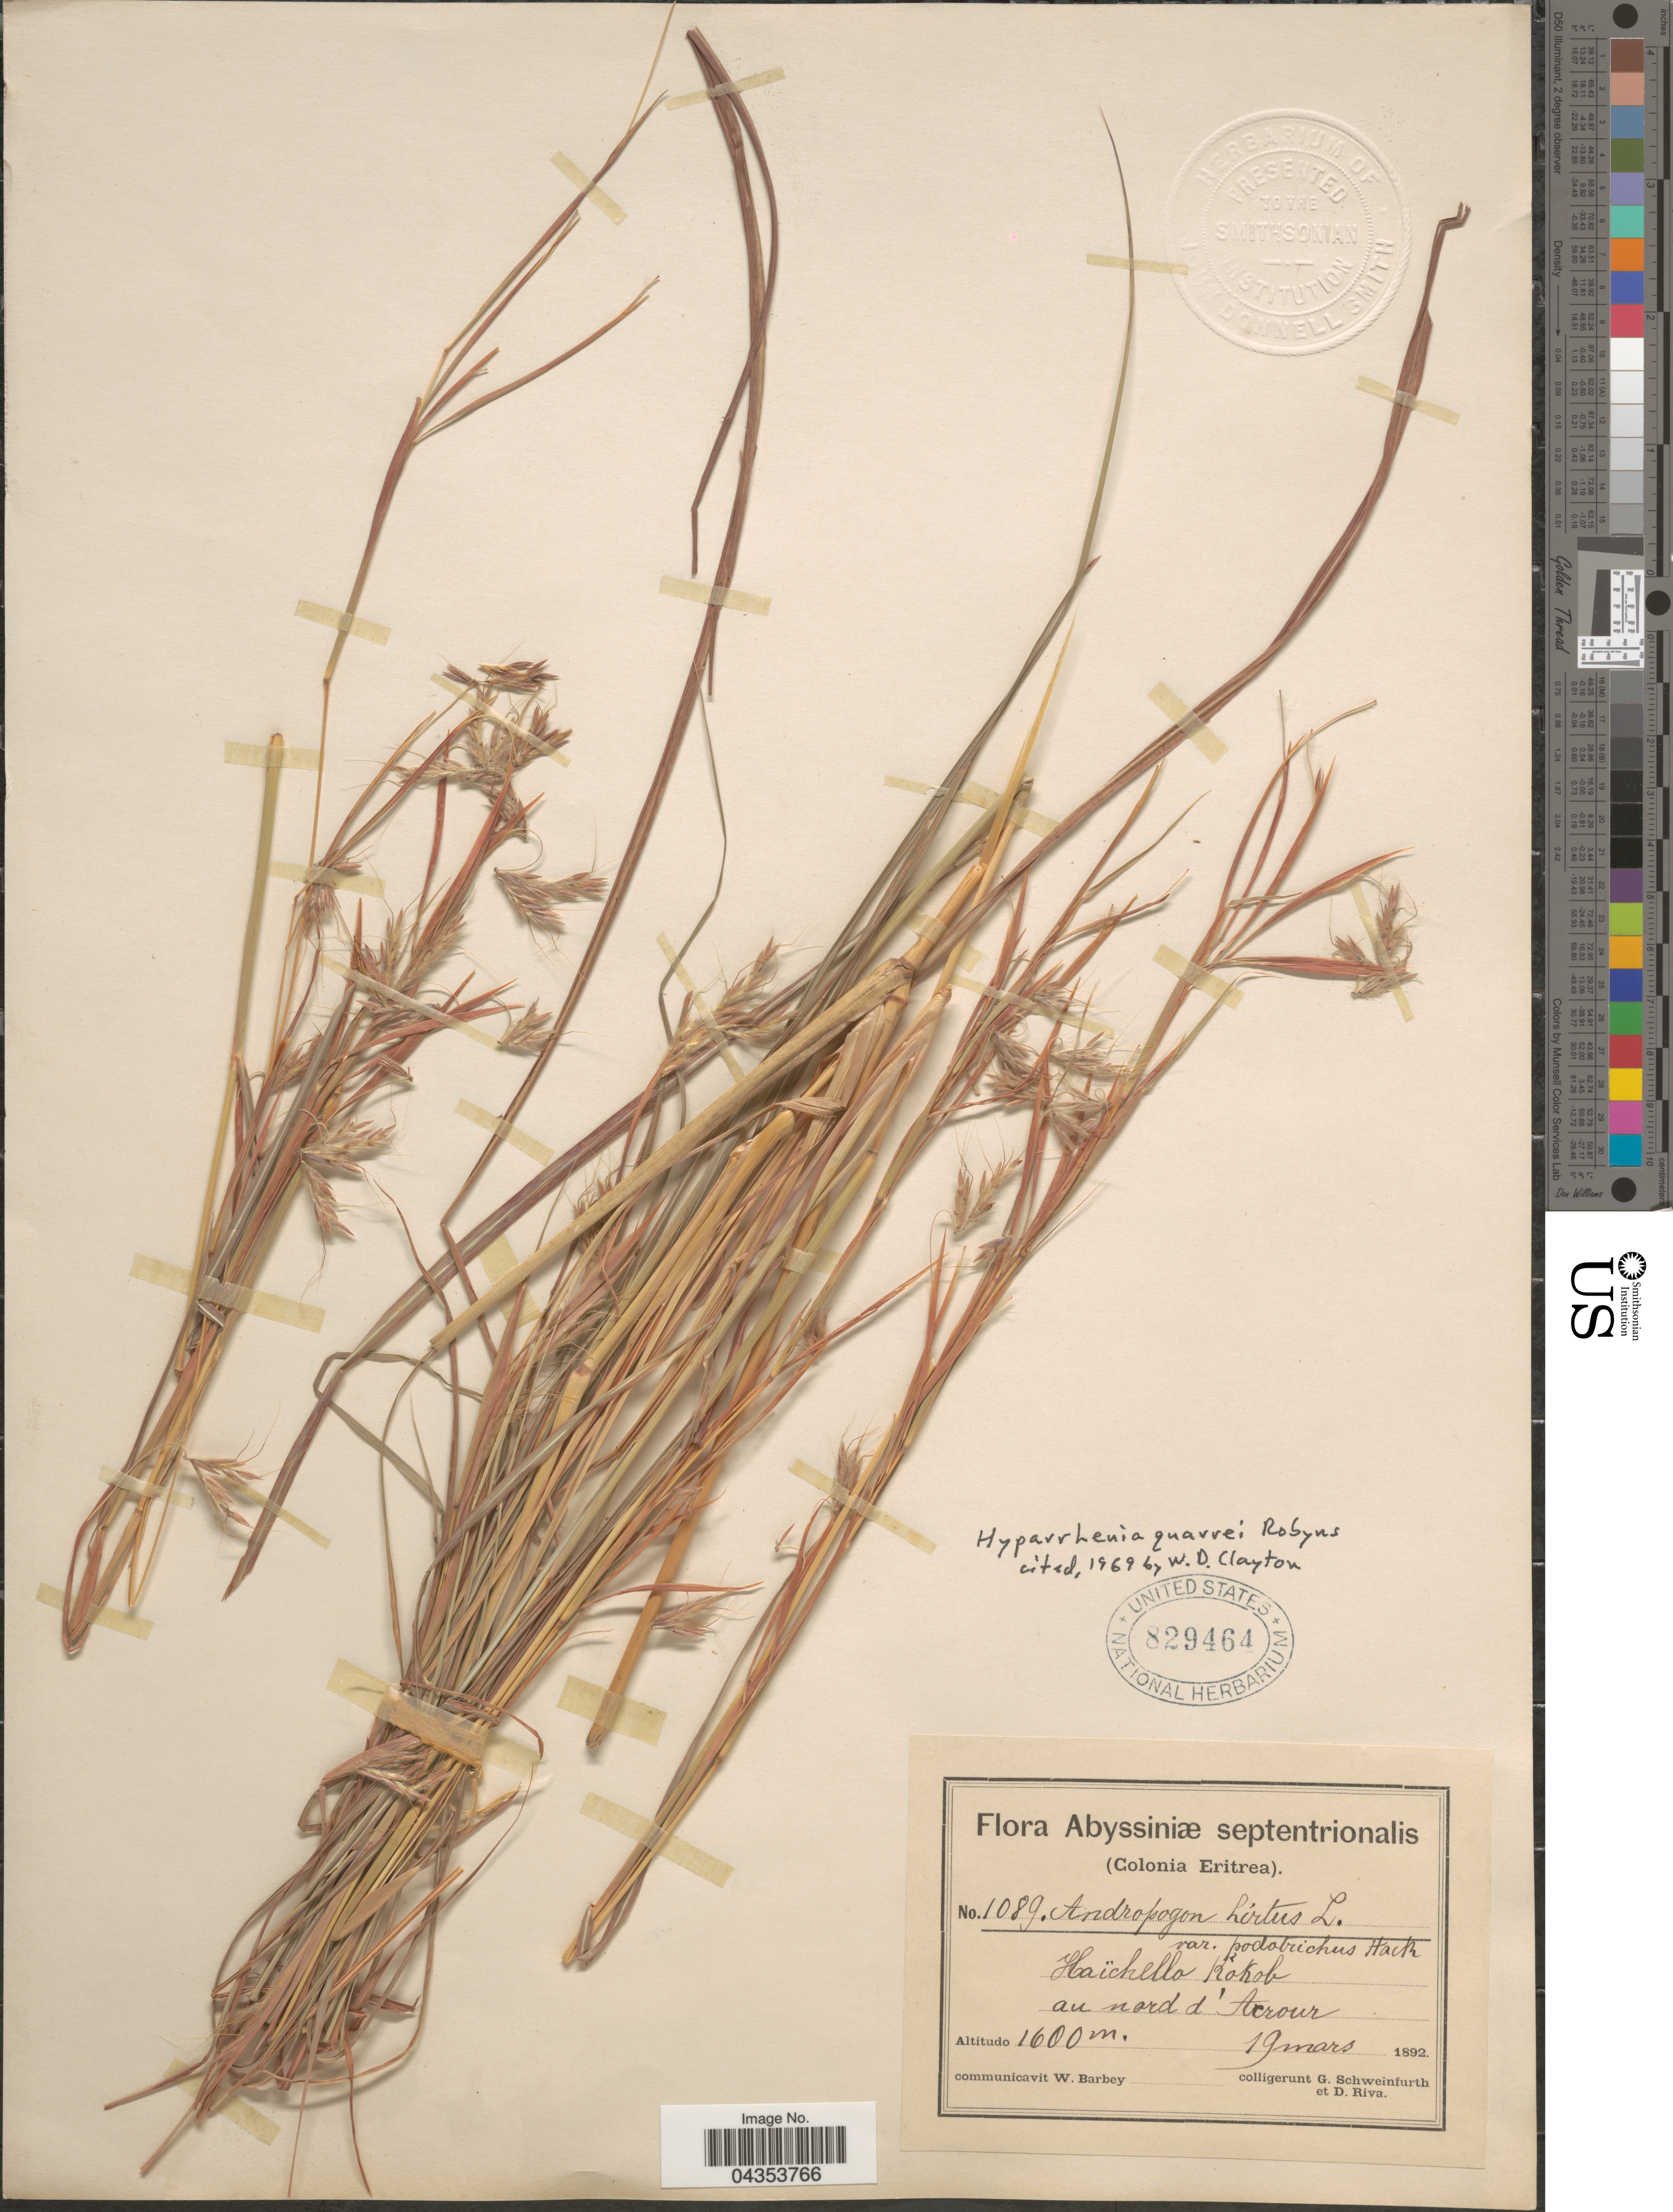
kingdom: Plantae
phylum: Tracheophyta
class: Liliopsida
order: Poales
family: Poaceae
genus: Hyparrhenia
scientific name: Hyparrhenia quarrei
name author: Robyns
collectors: G. A. Schweinfurth (herbarium) & D. Riva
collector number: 1089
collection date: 1892-03-19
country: Eritrea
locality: Abyssiniæ septentionalis. (Colonia Eritrea). Haïchello Kokob au nord d'Acrour.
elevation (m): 1600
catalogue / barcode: US 829464